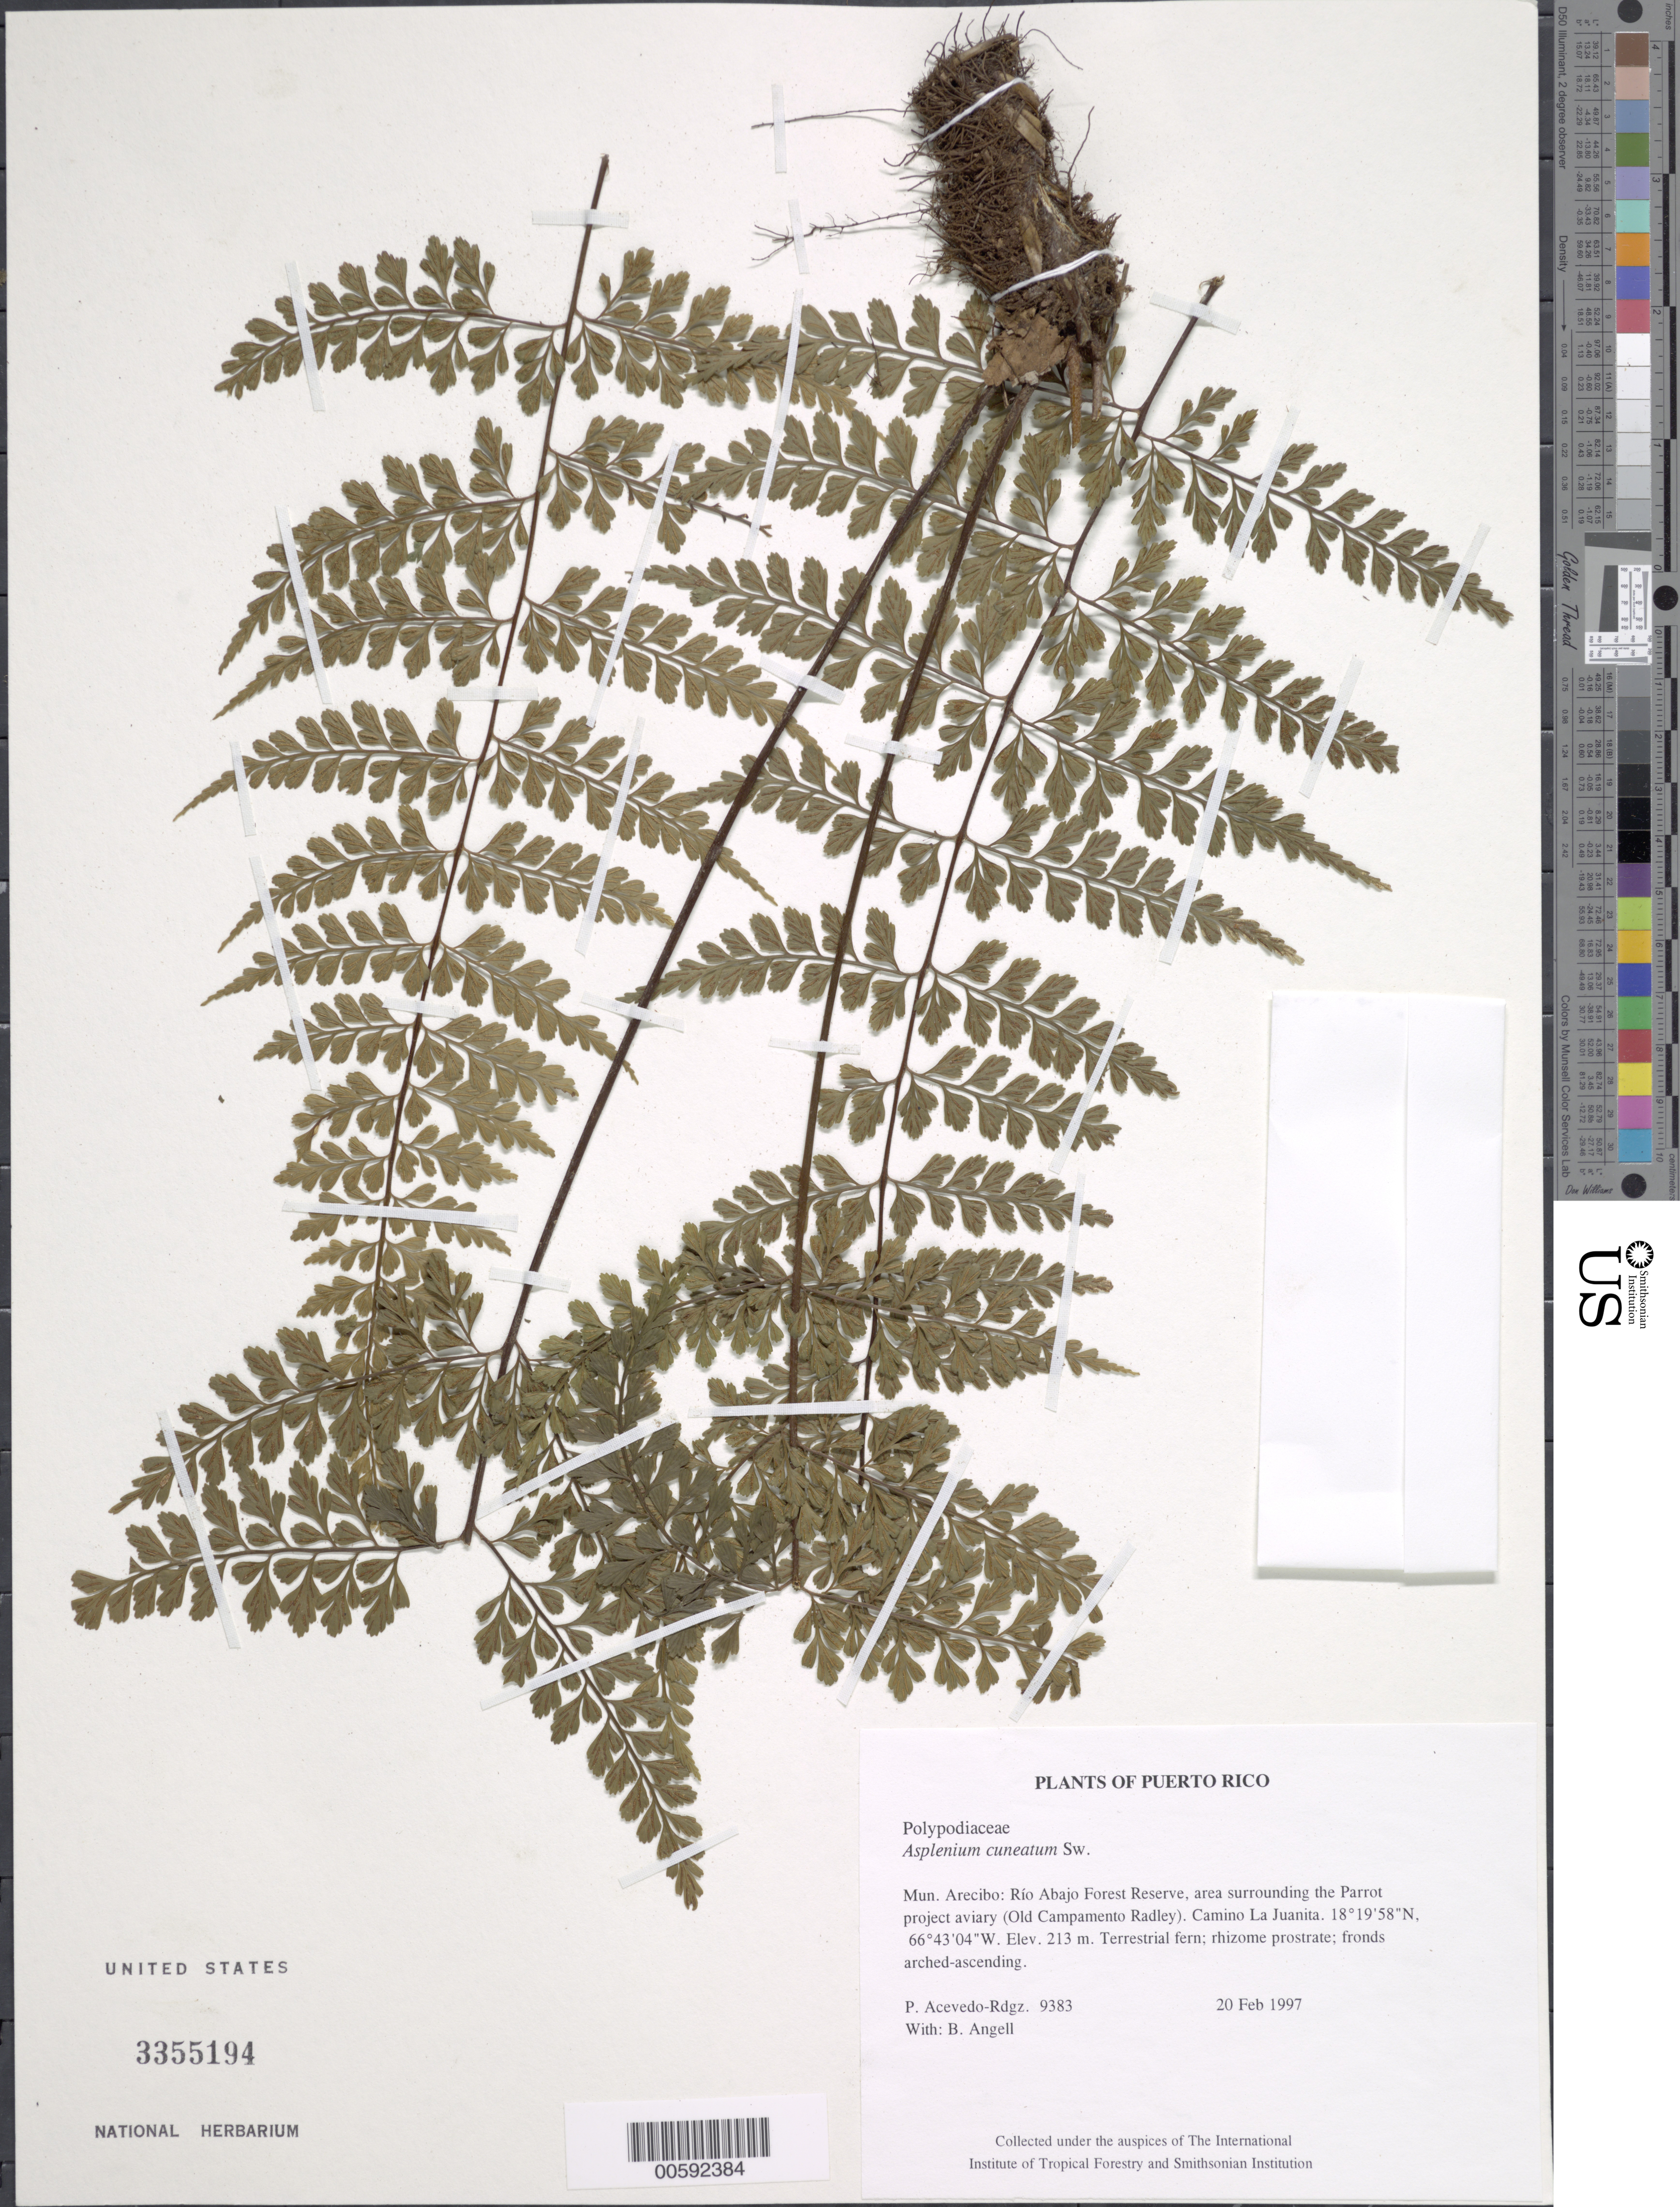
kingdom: Plantae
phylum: Tracheophyta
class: Polypodiopsida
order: Polypodiales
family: Aspleniaceae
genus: Asplenium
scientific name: Asplenium cuneatum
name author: Lam.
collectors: P. Acevedo-Rodr. & Bobbi Angell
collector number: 9383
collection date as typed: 20 Feb 1997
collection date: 1997-02-20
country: Puerto Rico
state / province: Arecibo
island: Puerto Rico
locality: Arecibo; Río Abajo Forest Reserve, area surrounding the Parrot project aviary (Old Campamento Radley). Camino La Juanita.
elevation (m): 213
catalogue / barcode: US 3355194